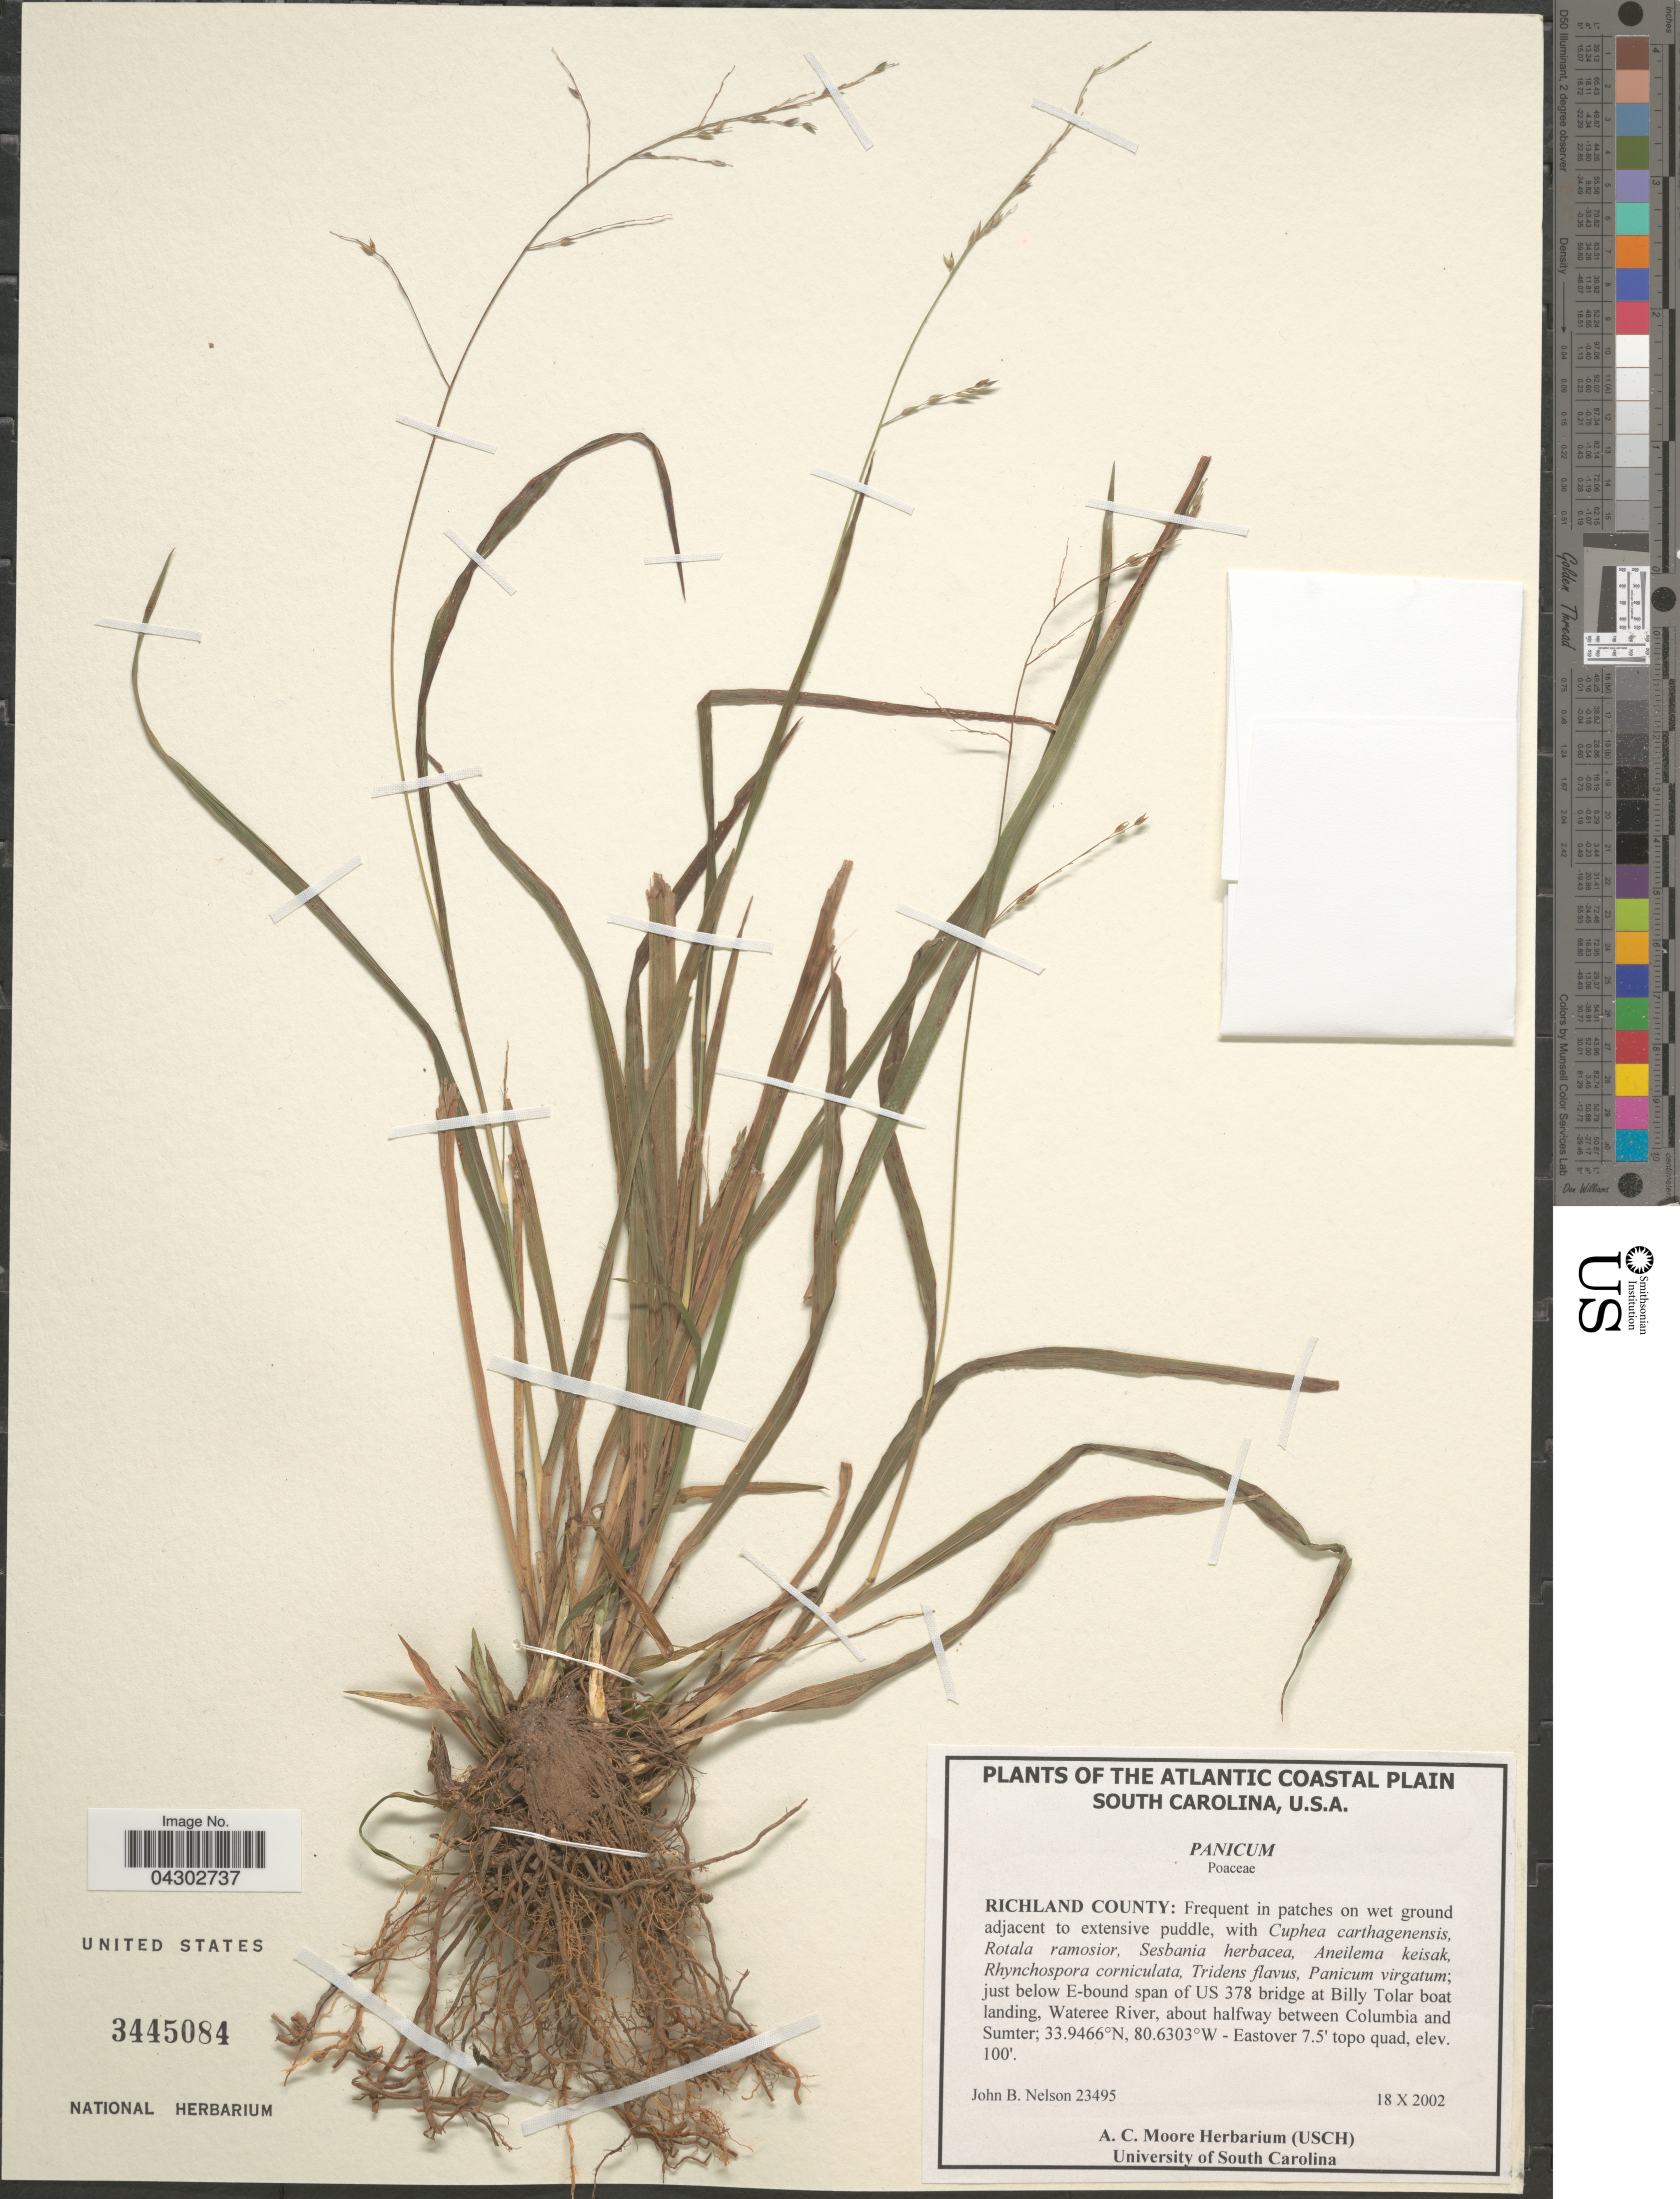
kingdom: Plantae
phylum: Tracheophyta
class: Liliopsida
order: Poales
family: Poaceae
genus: Panicum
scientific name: Panicum sp.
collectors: J. B. Nelson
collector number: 23495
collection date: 2002-10-18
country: United States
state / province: South Carolina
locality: Atlantic Coastal Plain. Richland County: Frequent in patches on wet ground adjacent to extensive puddle. Just below E-bound span of US 378 bridge at Billy Tolar boat landing, Wateree River, about halfway between Columbia and Sumter; Eastover 7.5' topo quad.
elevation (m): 30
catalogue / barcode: US 3445084